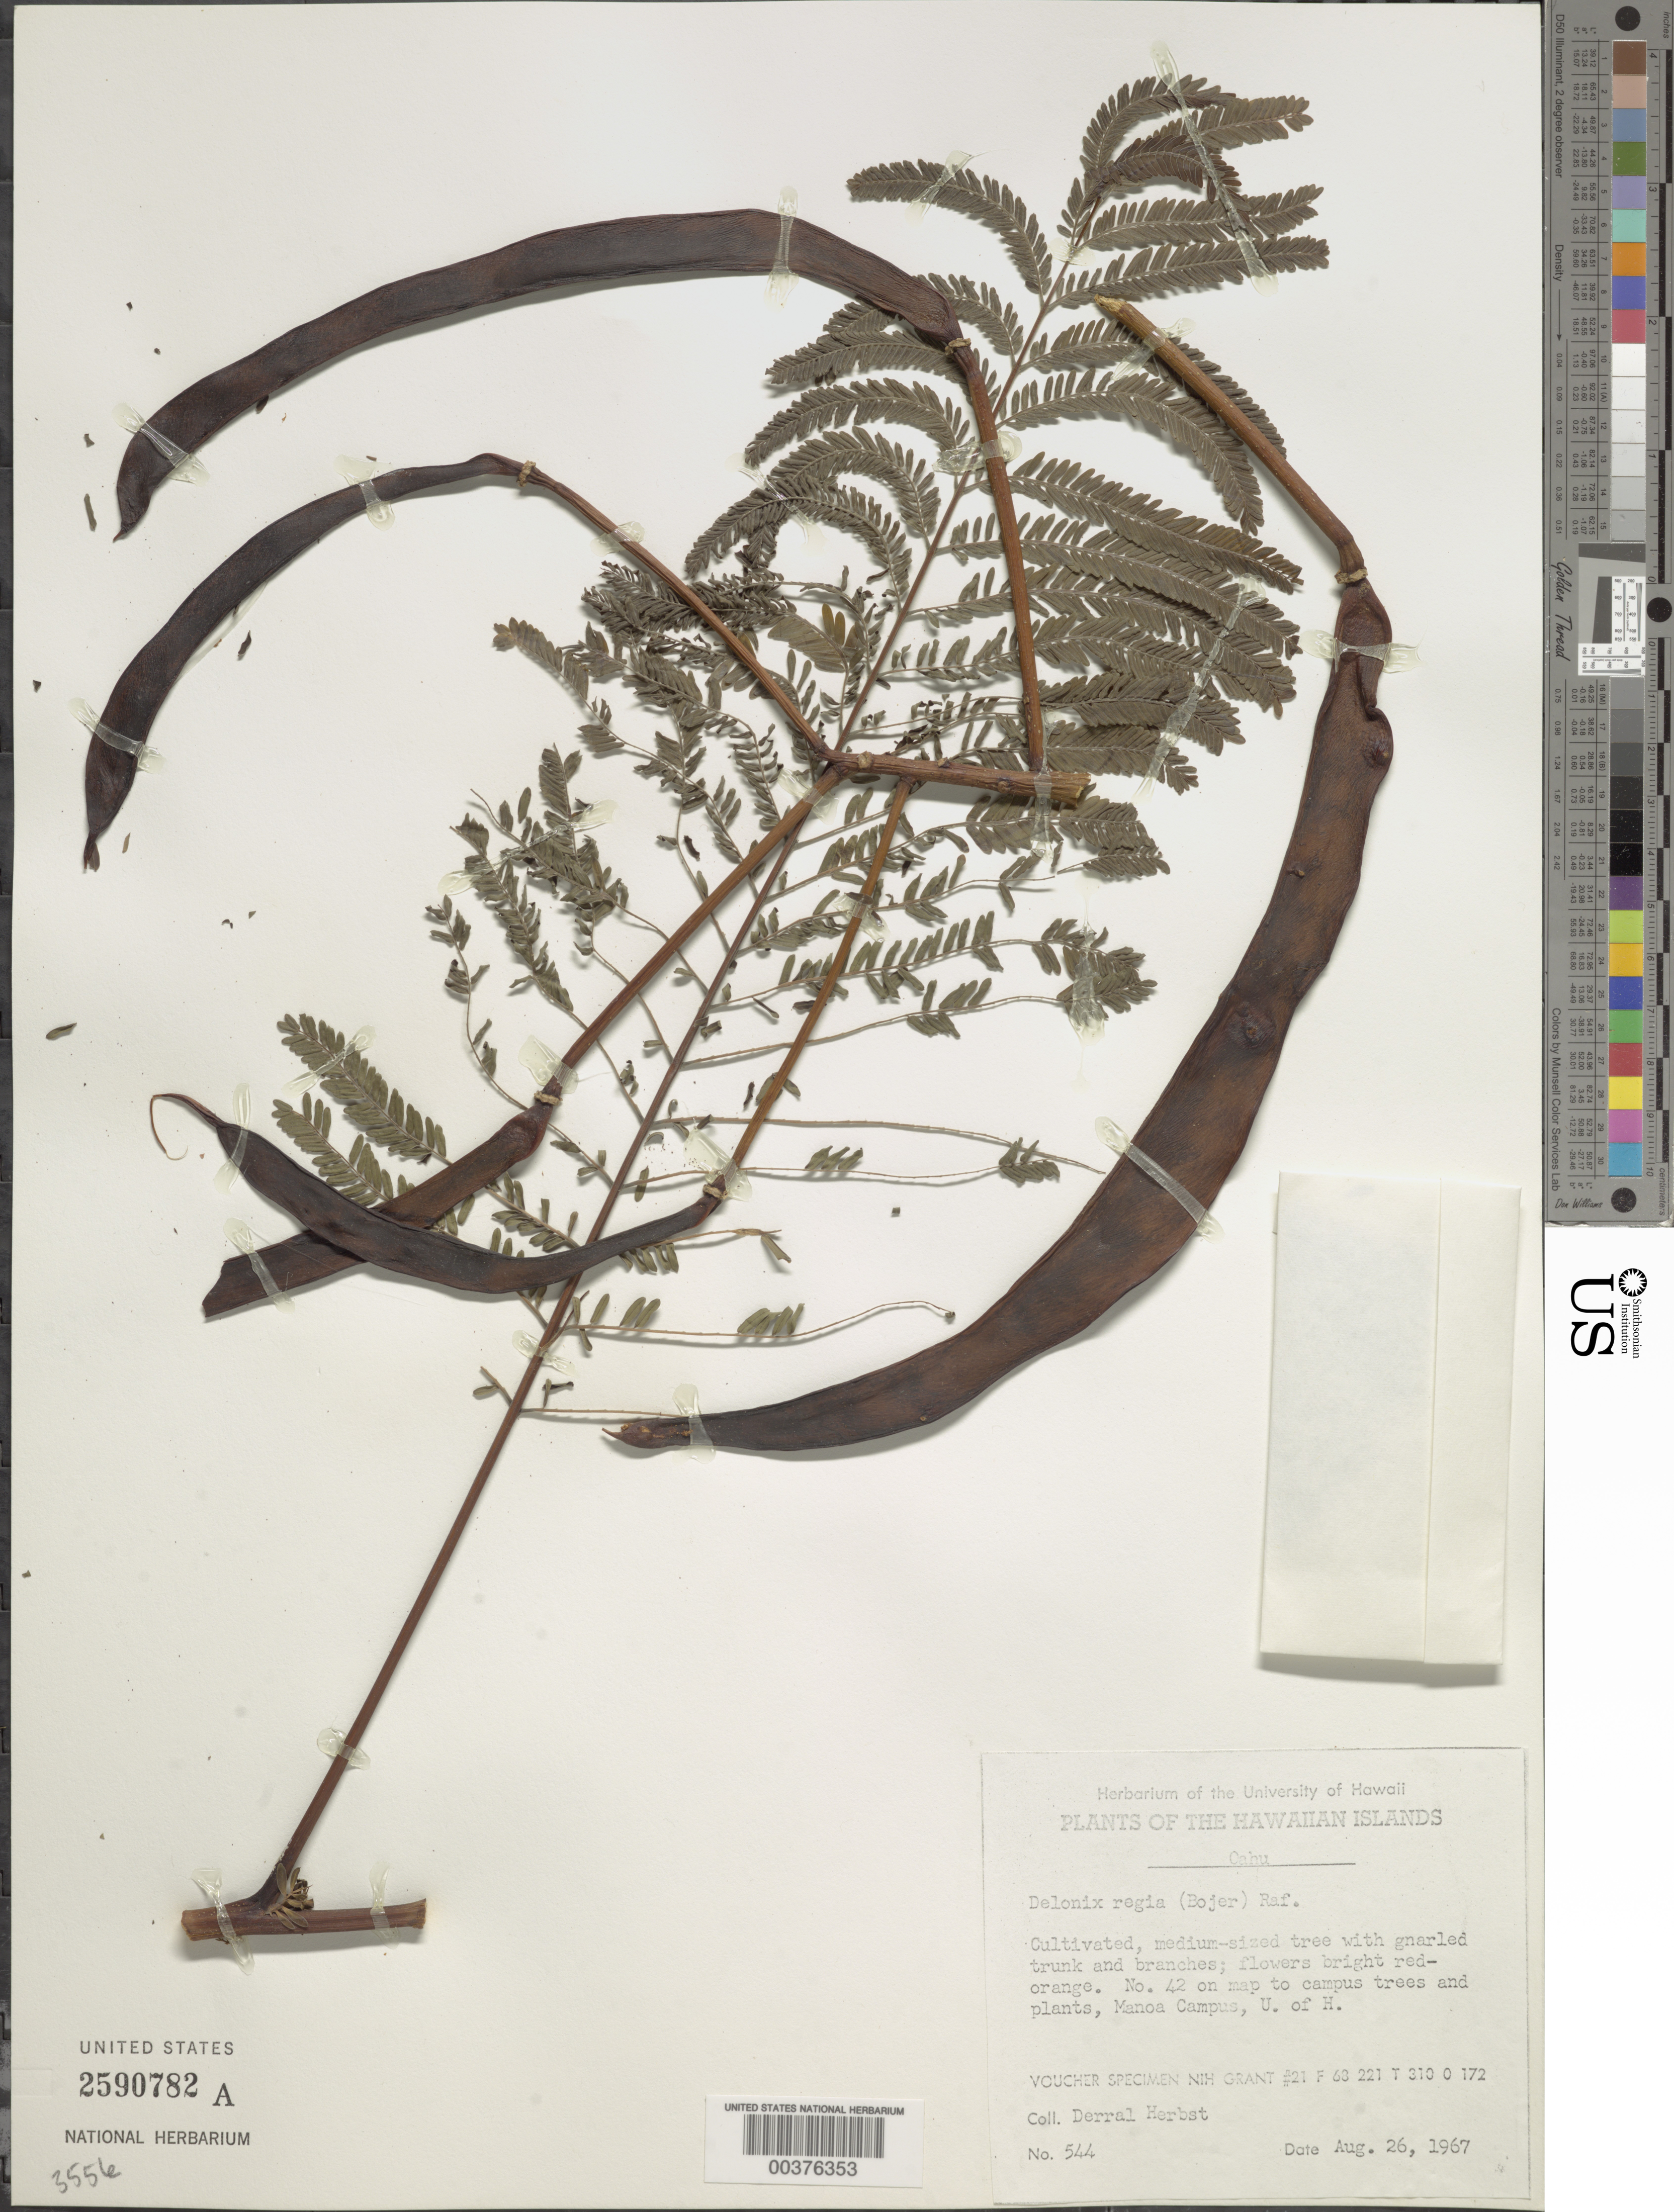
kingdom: Plantae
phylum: Tracheophyta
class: Magnoliopsida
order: Fabales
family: Fabaceae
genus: Delonix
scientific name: Delonix regia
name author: (Bojer ex Hook.) Raf.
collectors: F. R. Fosberg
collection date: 1946-08-19/1946-08-21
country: Micronesia, Federated States of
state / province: Kosrae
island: Lelu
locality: Lela (Lele) Harbor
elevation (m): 1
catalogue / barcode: US 2590782A